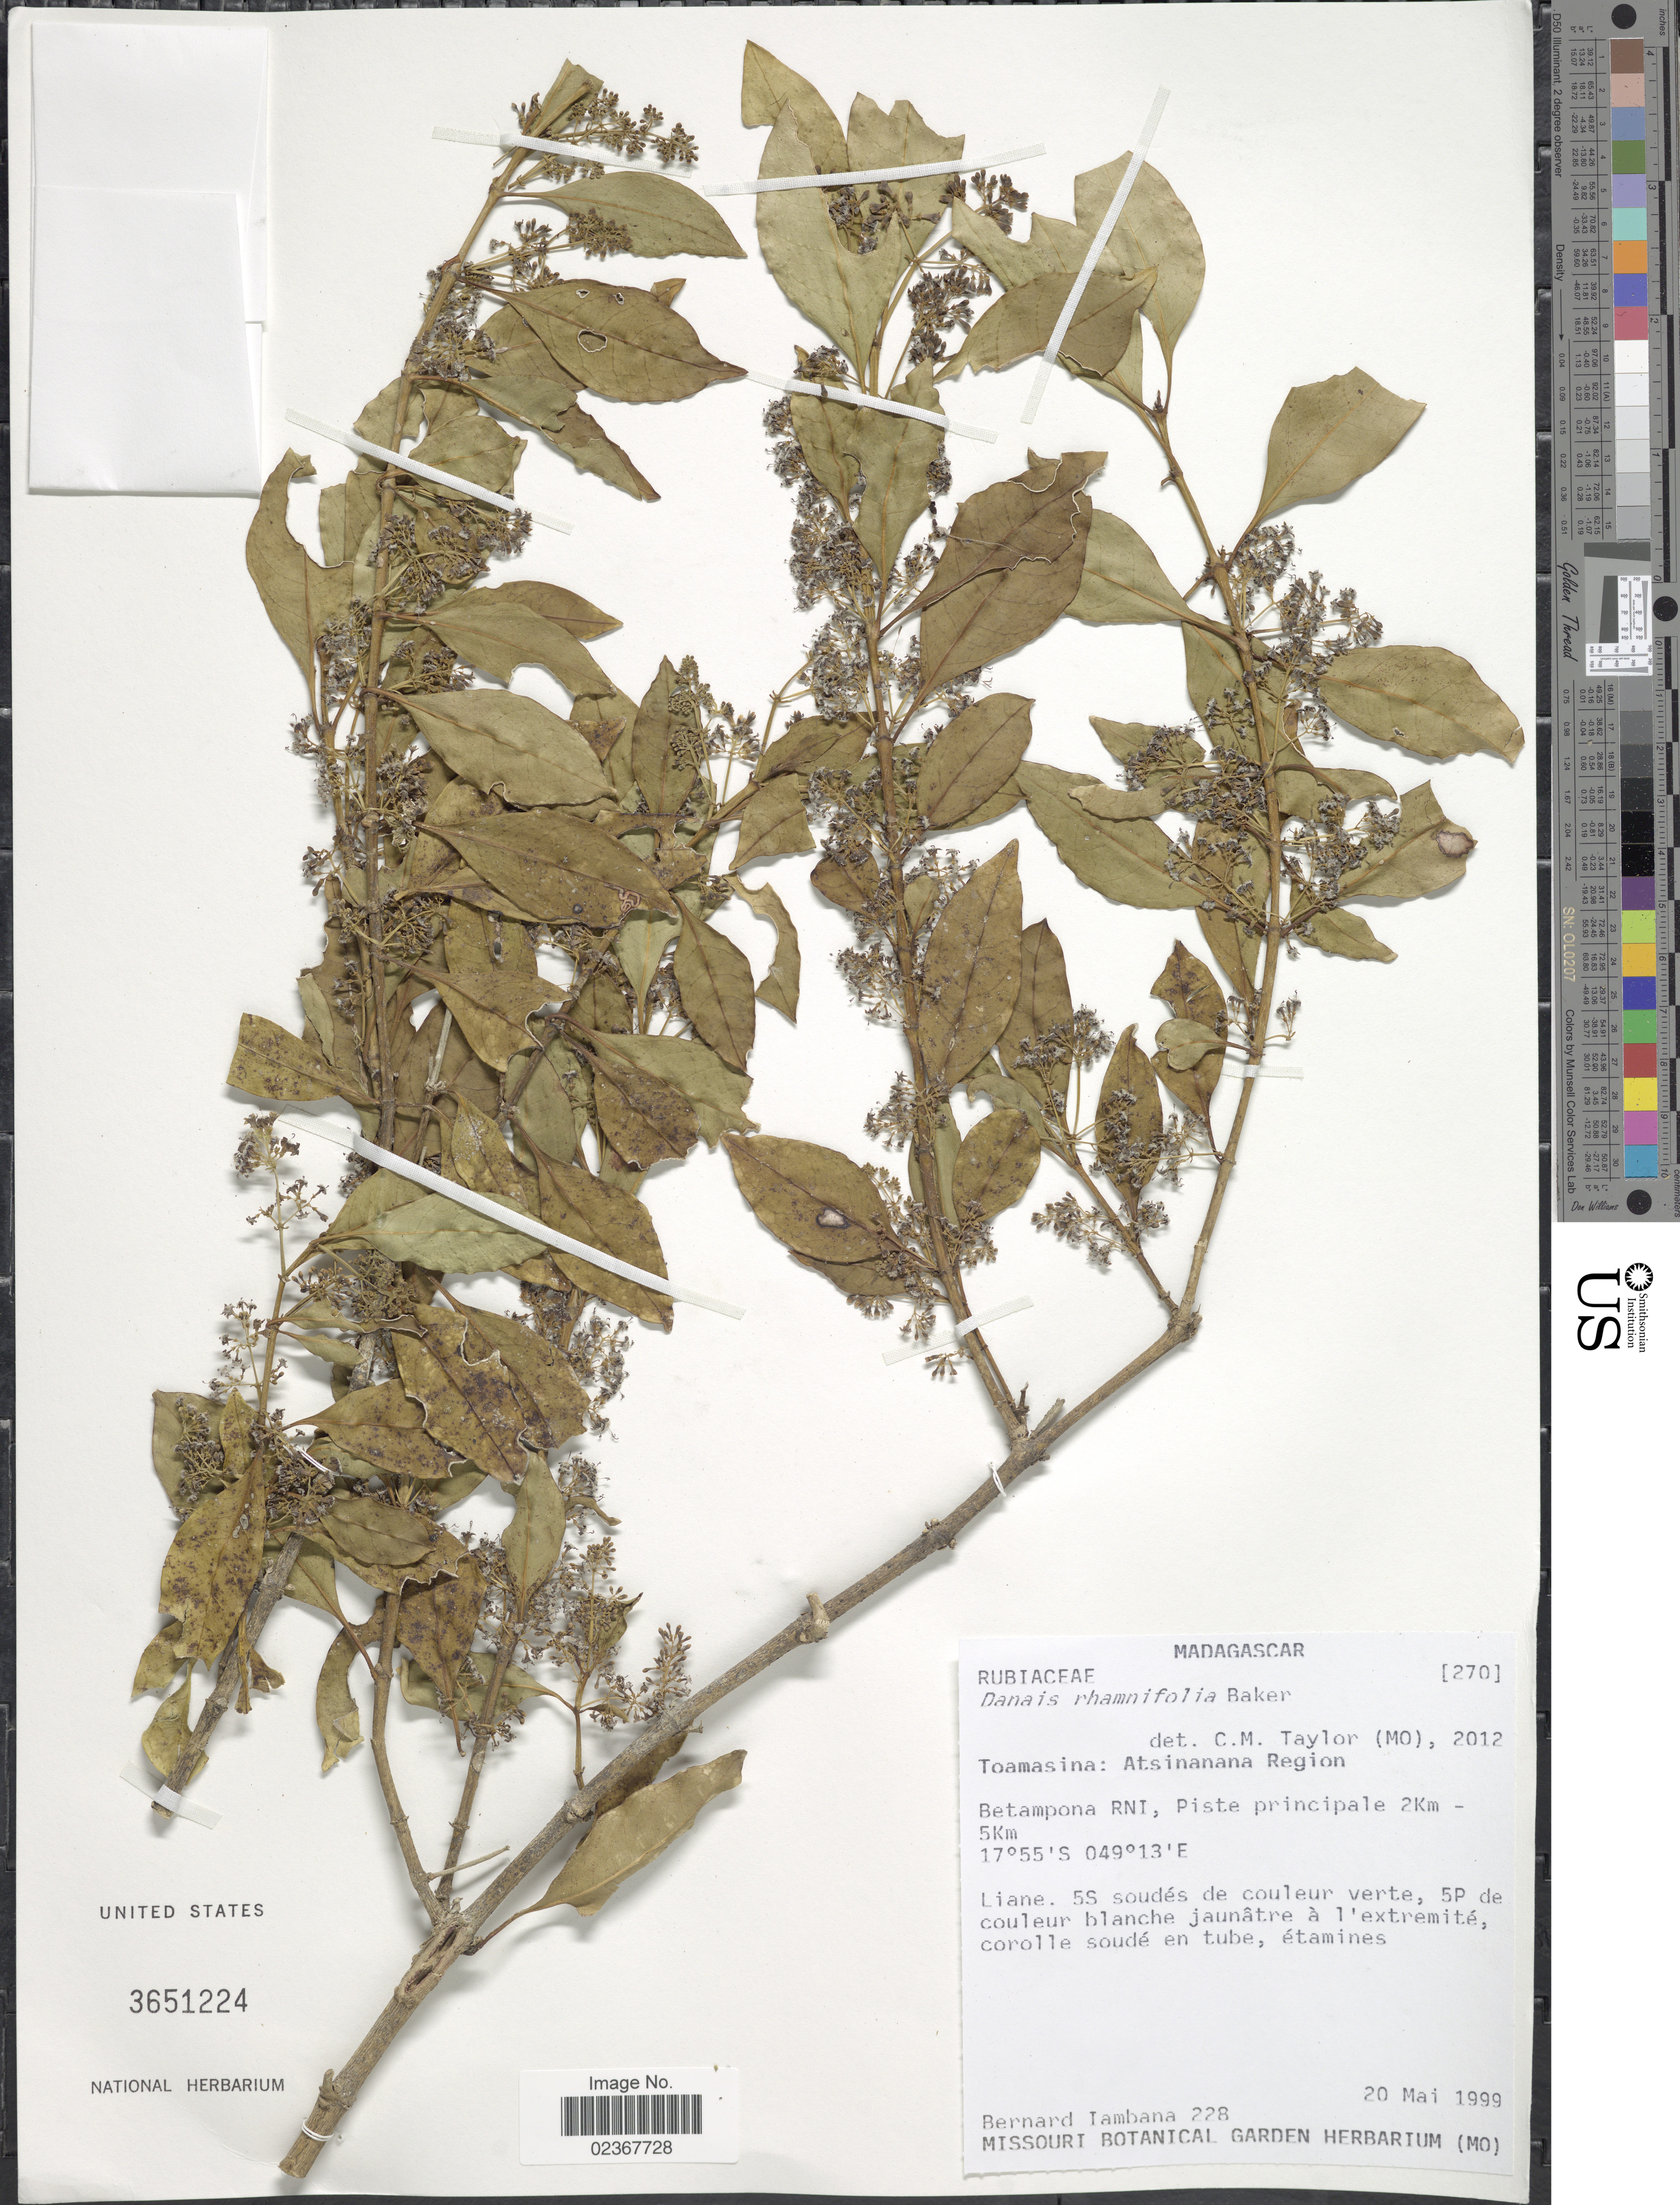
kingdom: Plantae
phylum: Tracheophyta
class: Magnoliopsida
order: Gentianales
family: Rubiaceae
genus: Danais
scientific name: Danais rhamnifolia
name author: Baker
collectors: B. Iambana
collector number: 228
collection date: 1999-05-20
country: Madagascar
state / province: Atsinanana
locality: Atsinanana Region, Betampna RNI, Piste principale 2Km - 5Km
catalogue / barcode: US 3651224